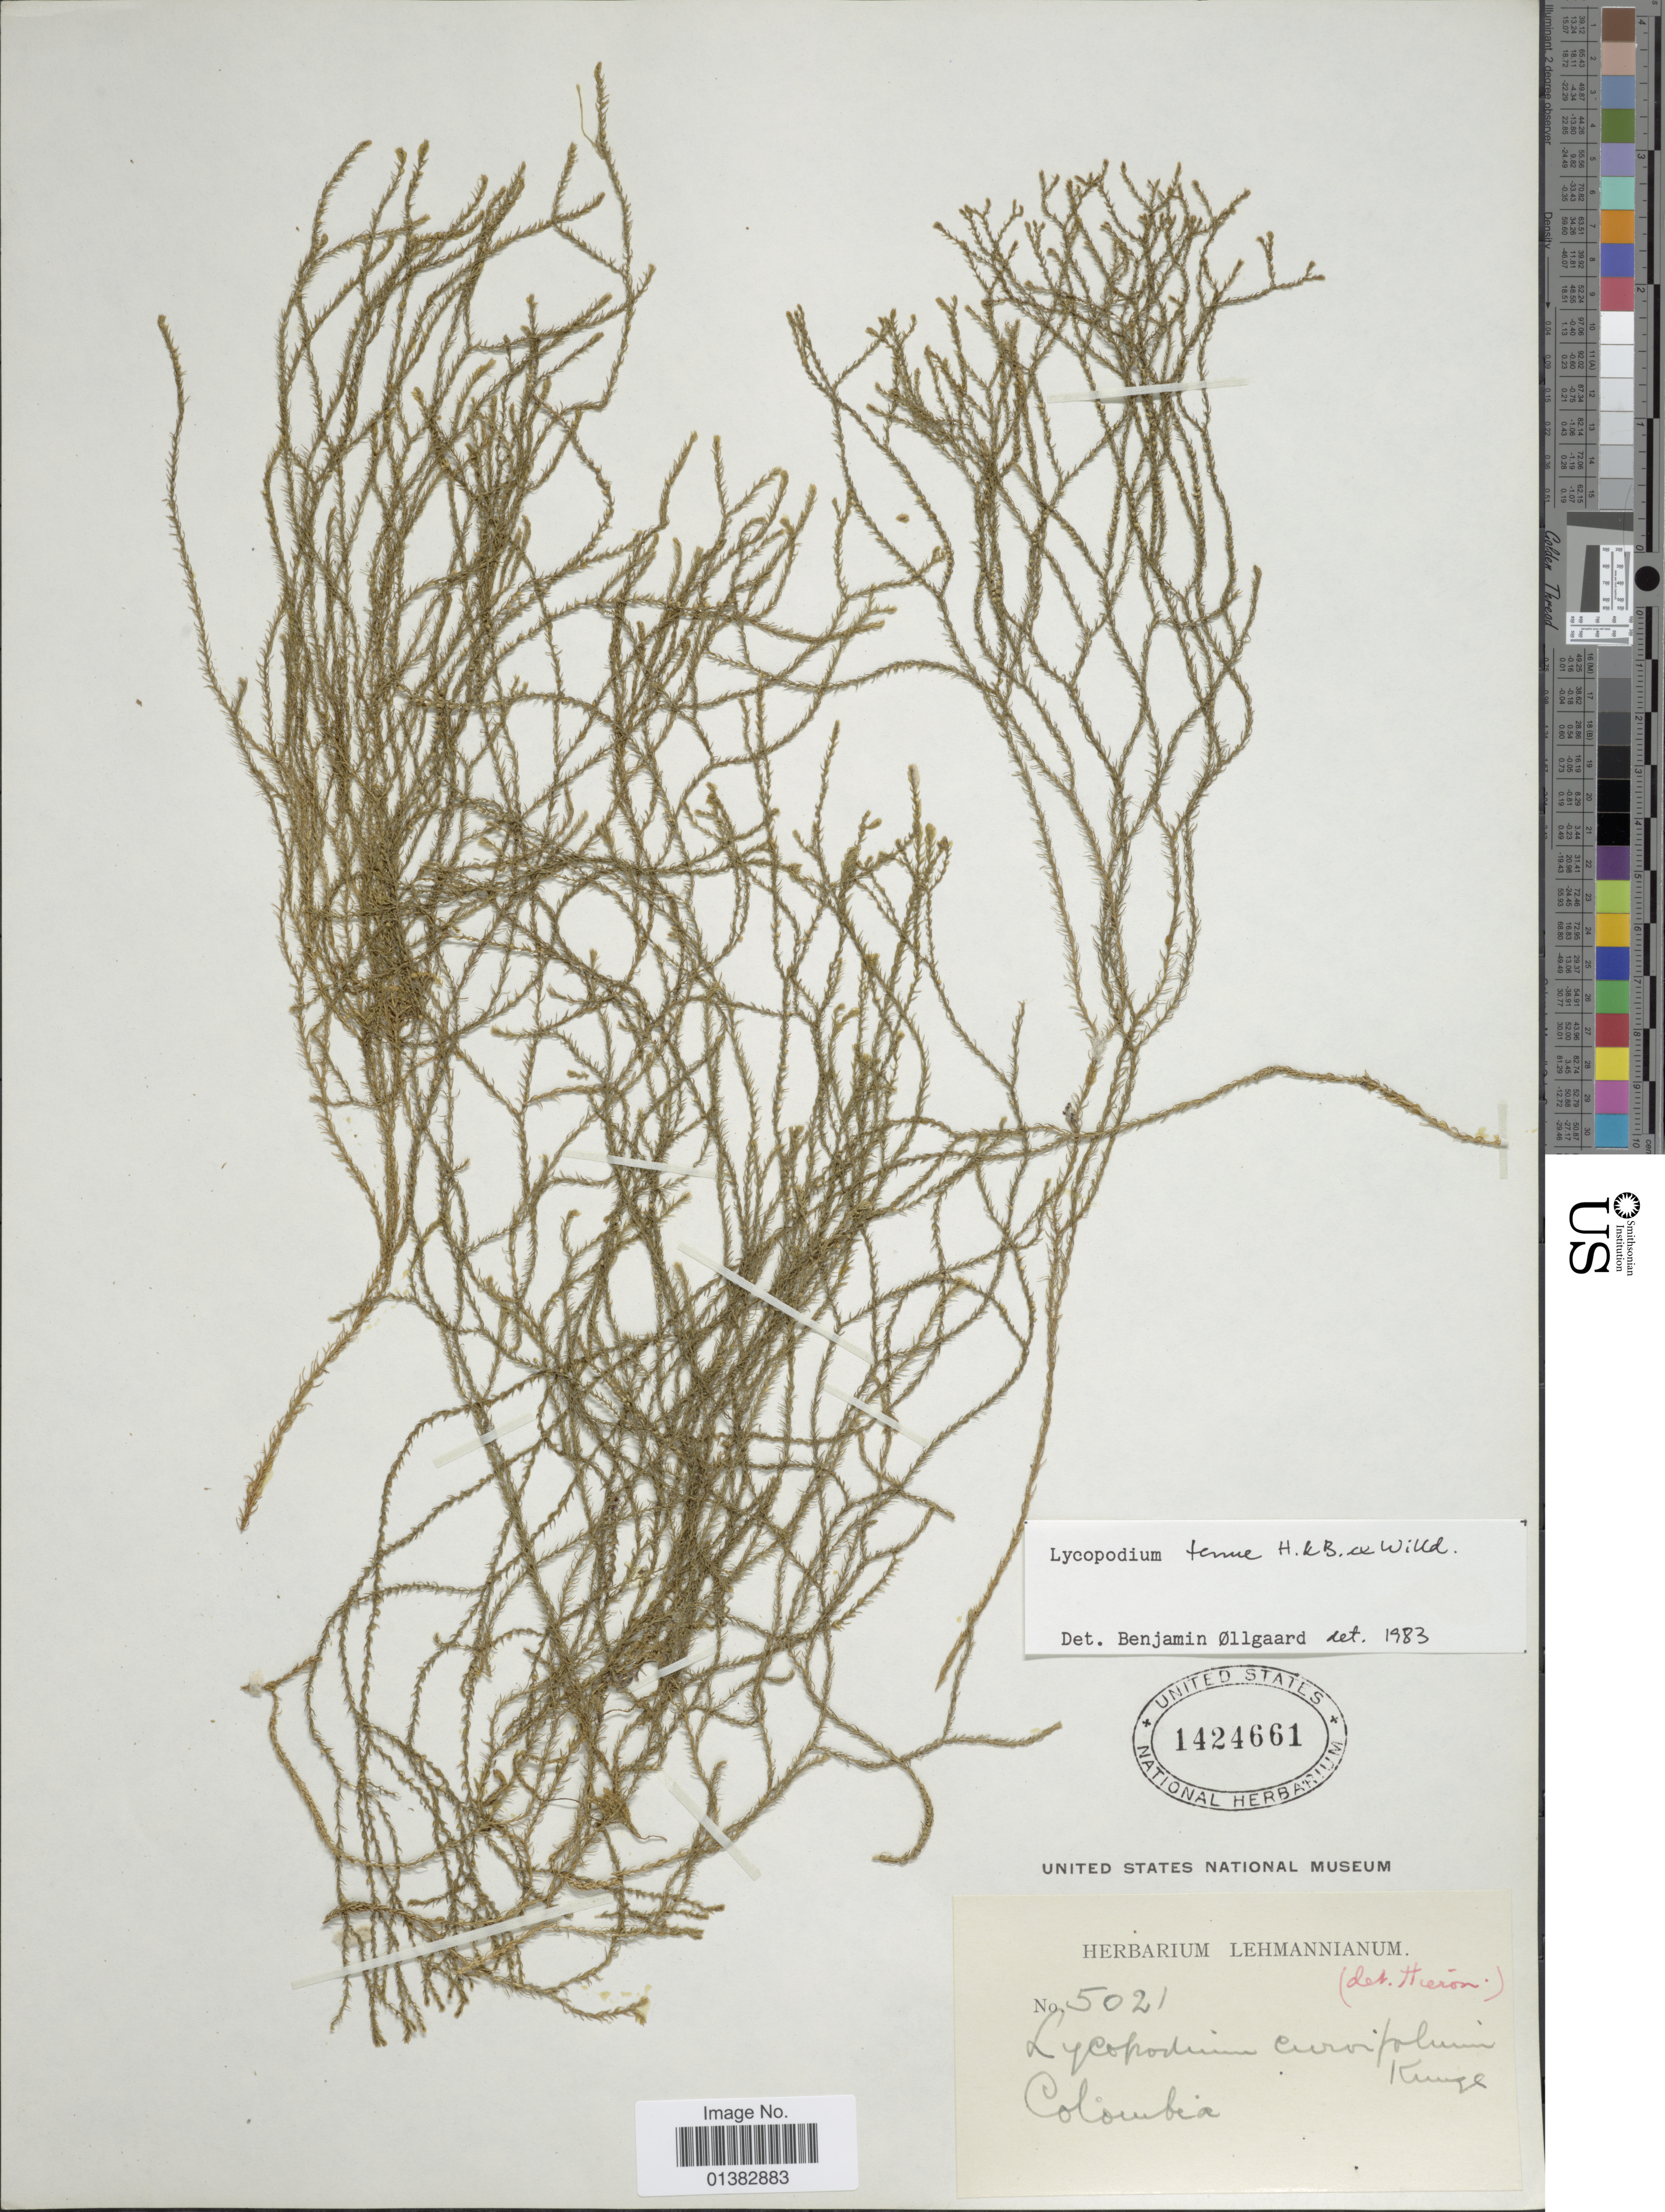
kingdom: Plantae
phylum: Tracheophyta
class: Lycopodiopsida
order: Lycopodiales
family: Lycopodiaceae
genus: Phlegmariurus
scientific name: Phlegmariurus tenuis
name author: (Humb. & Bonpl. ex Willd.) B. Øllg.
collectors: ex herb. Lehmannianum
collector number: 5021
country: Colombia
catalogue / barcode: US 1424661